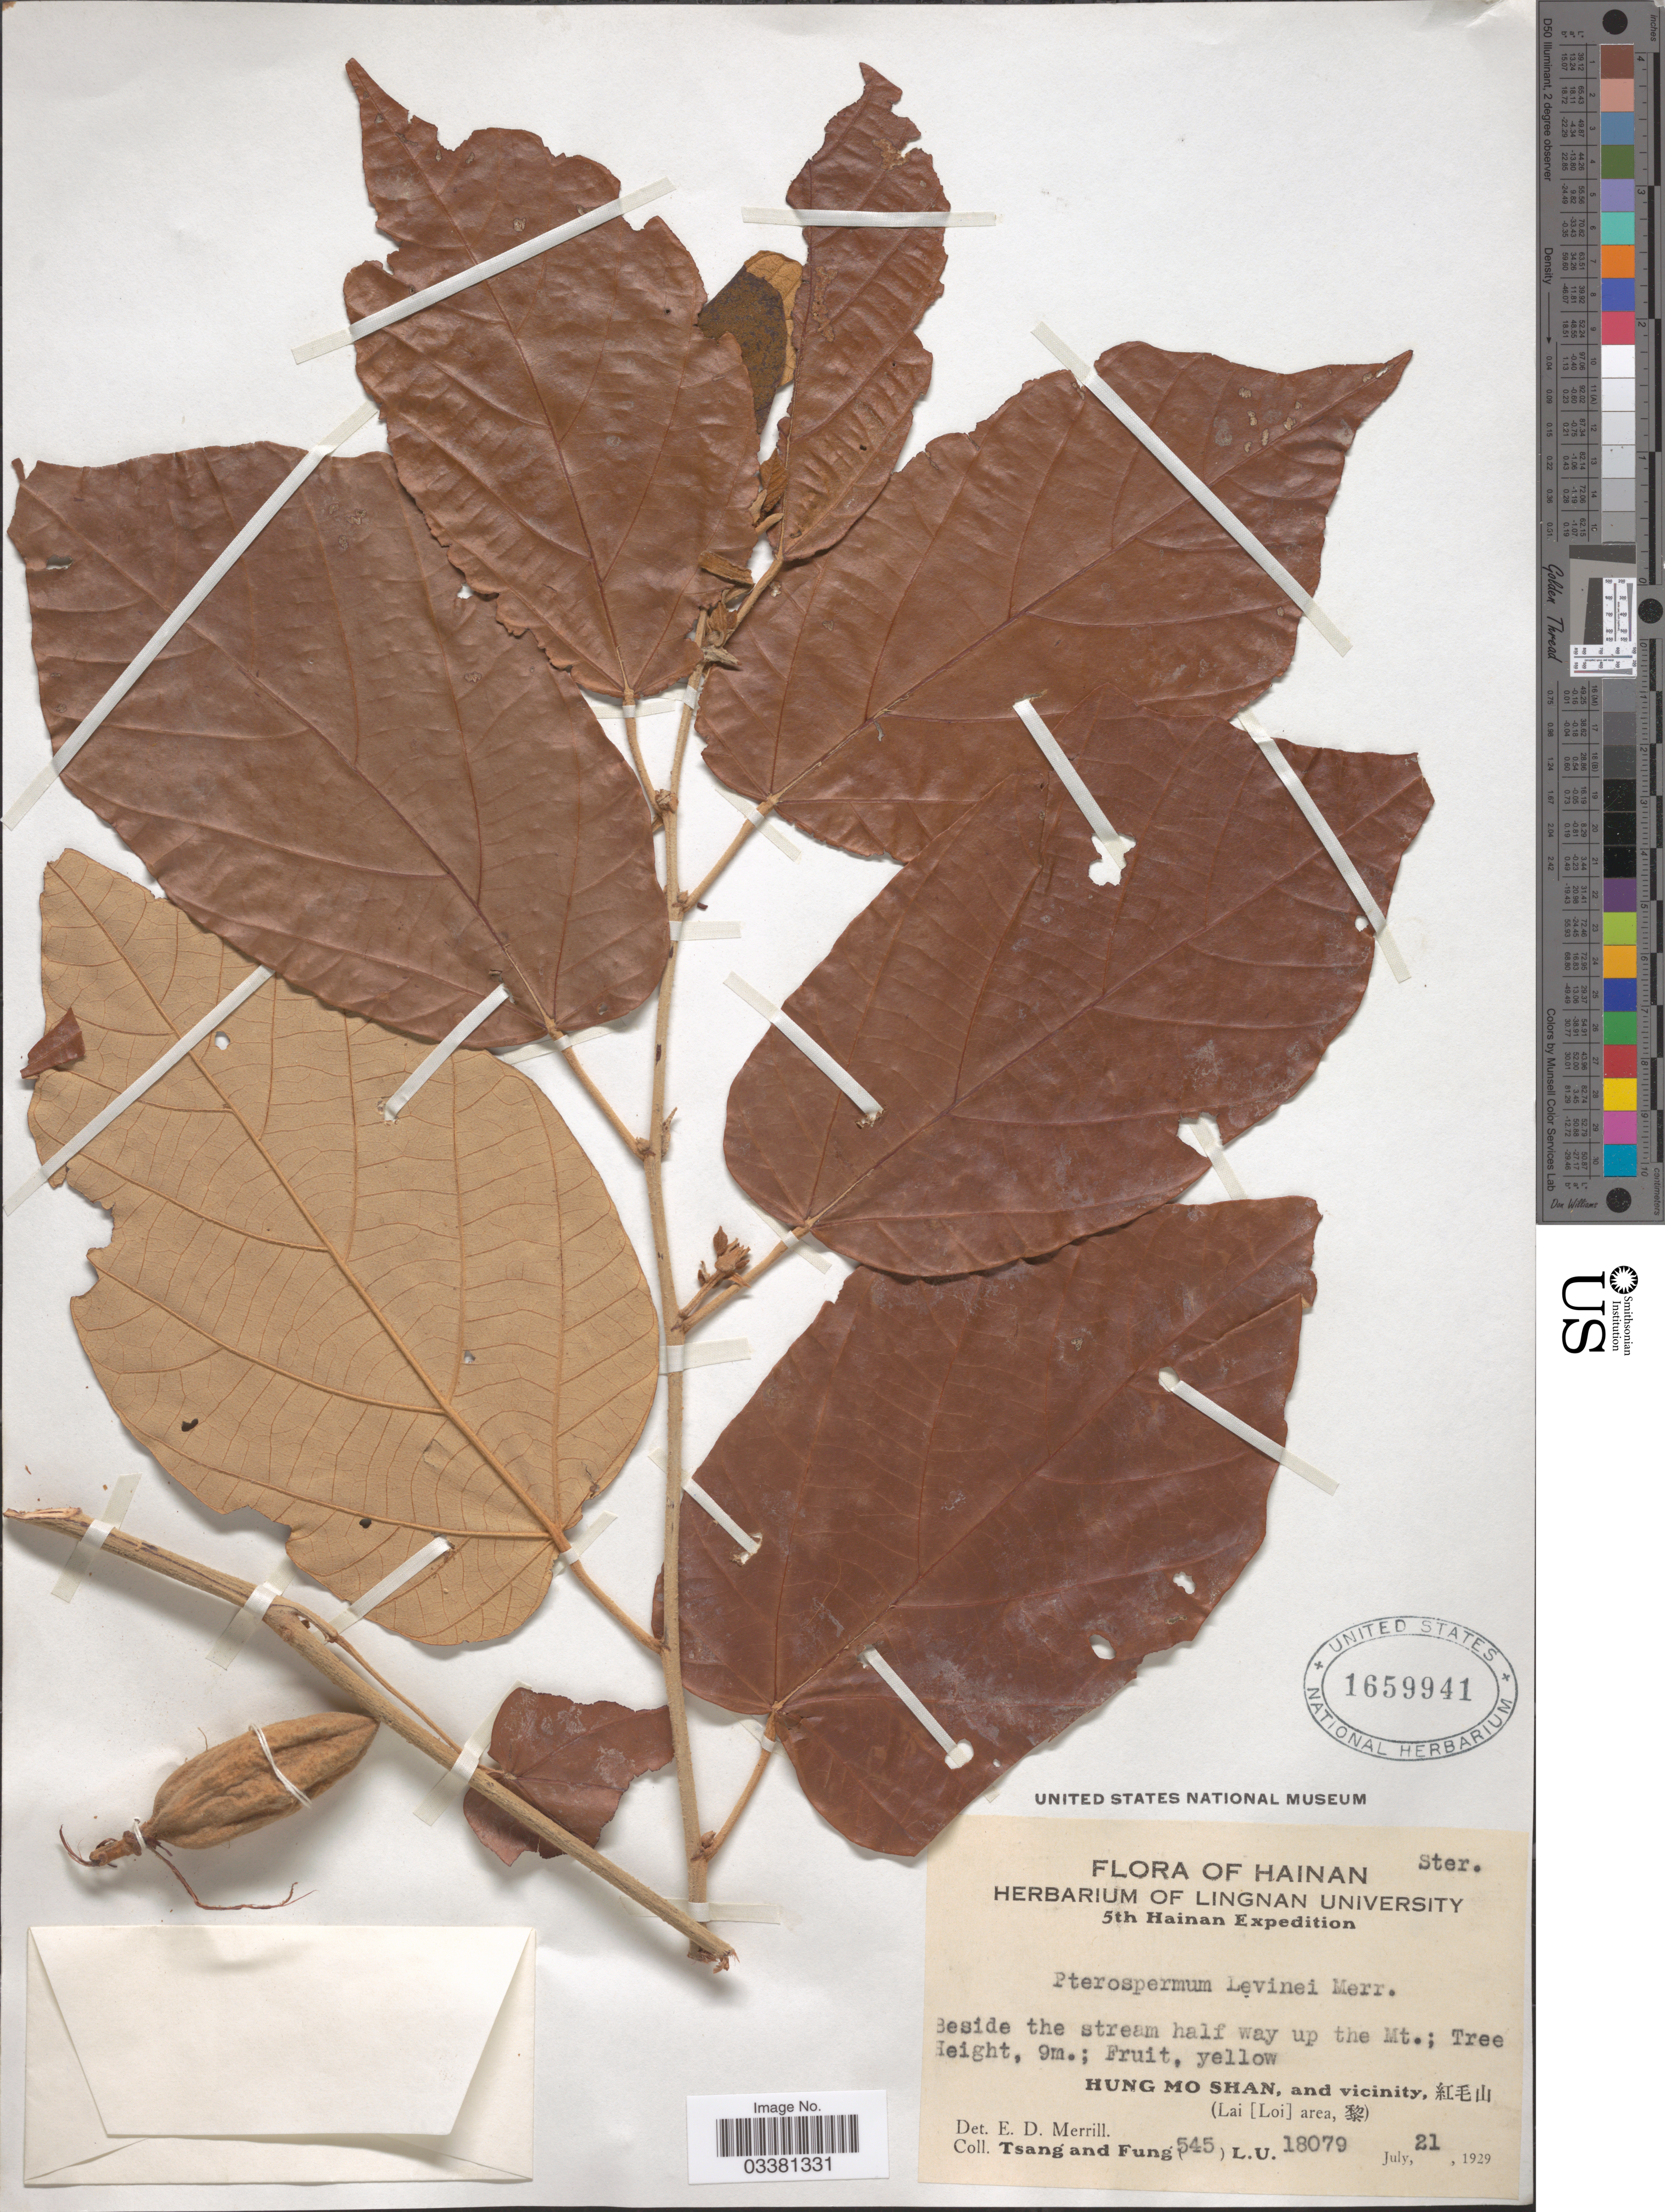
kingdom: Plantae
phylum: Tracheophyta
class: Magnoliopsida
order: Malvales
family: Malvaceae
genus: Pterospermum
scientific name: Pterospermum levinei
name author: Merr.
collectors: -. T'sang & Fung, --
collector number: (545)L.U.18079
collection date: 1929-07-21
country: China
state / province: Hainan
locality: Hung Mo Shan, and vicinity, X. (Lai [Loi] area, X).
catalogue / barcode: US 1659941